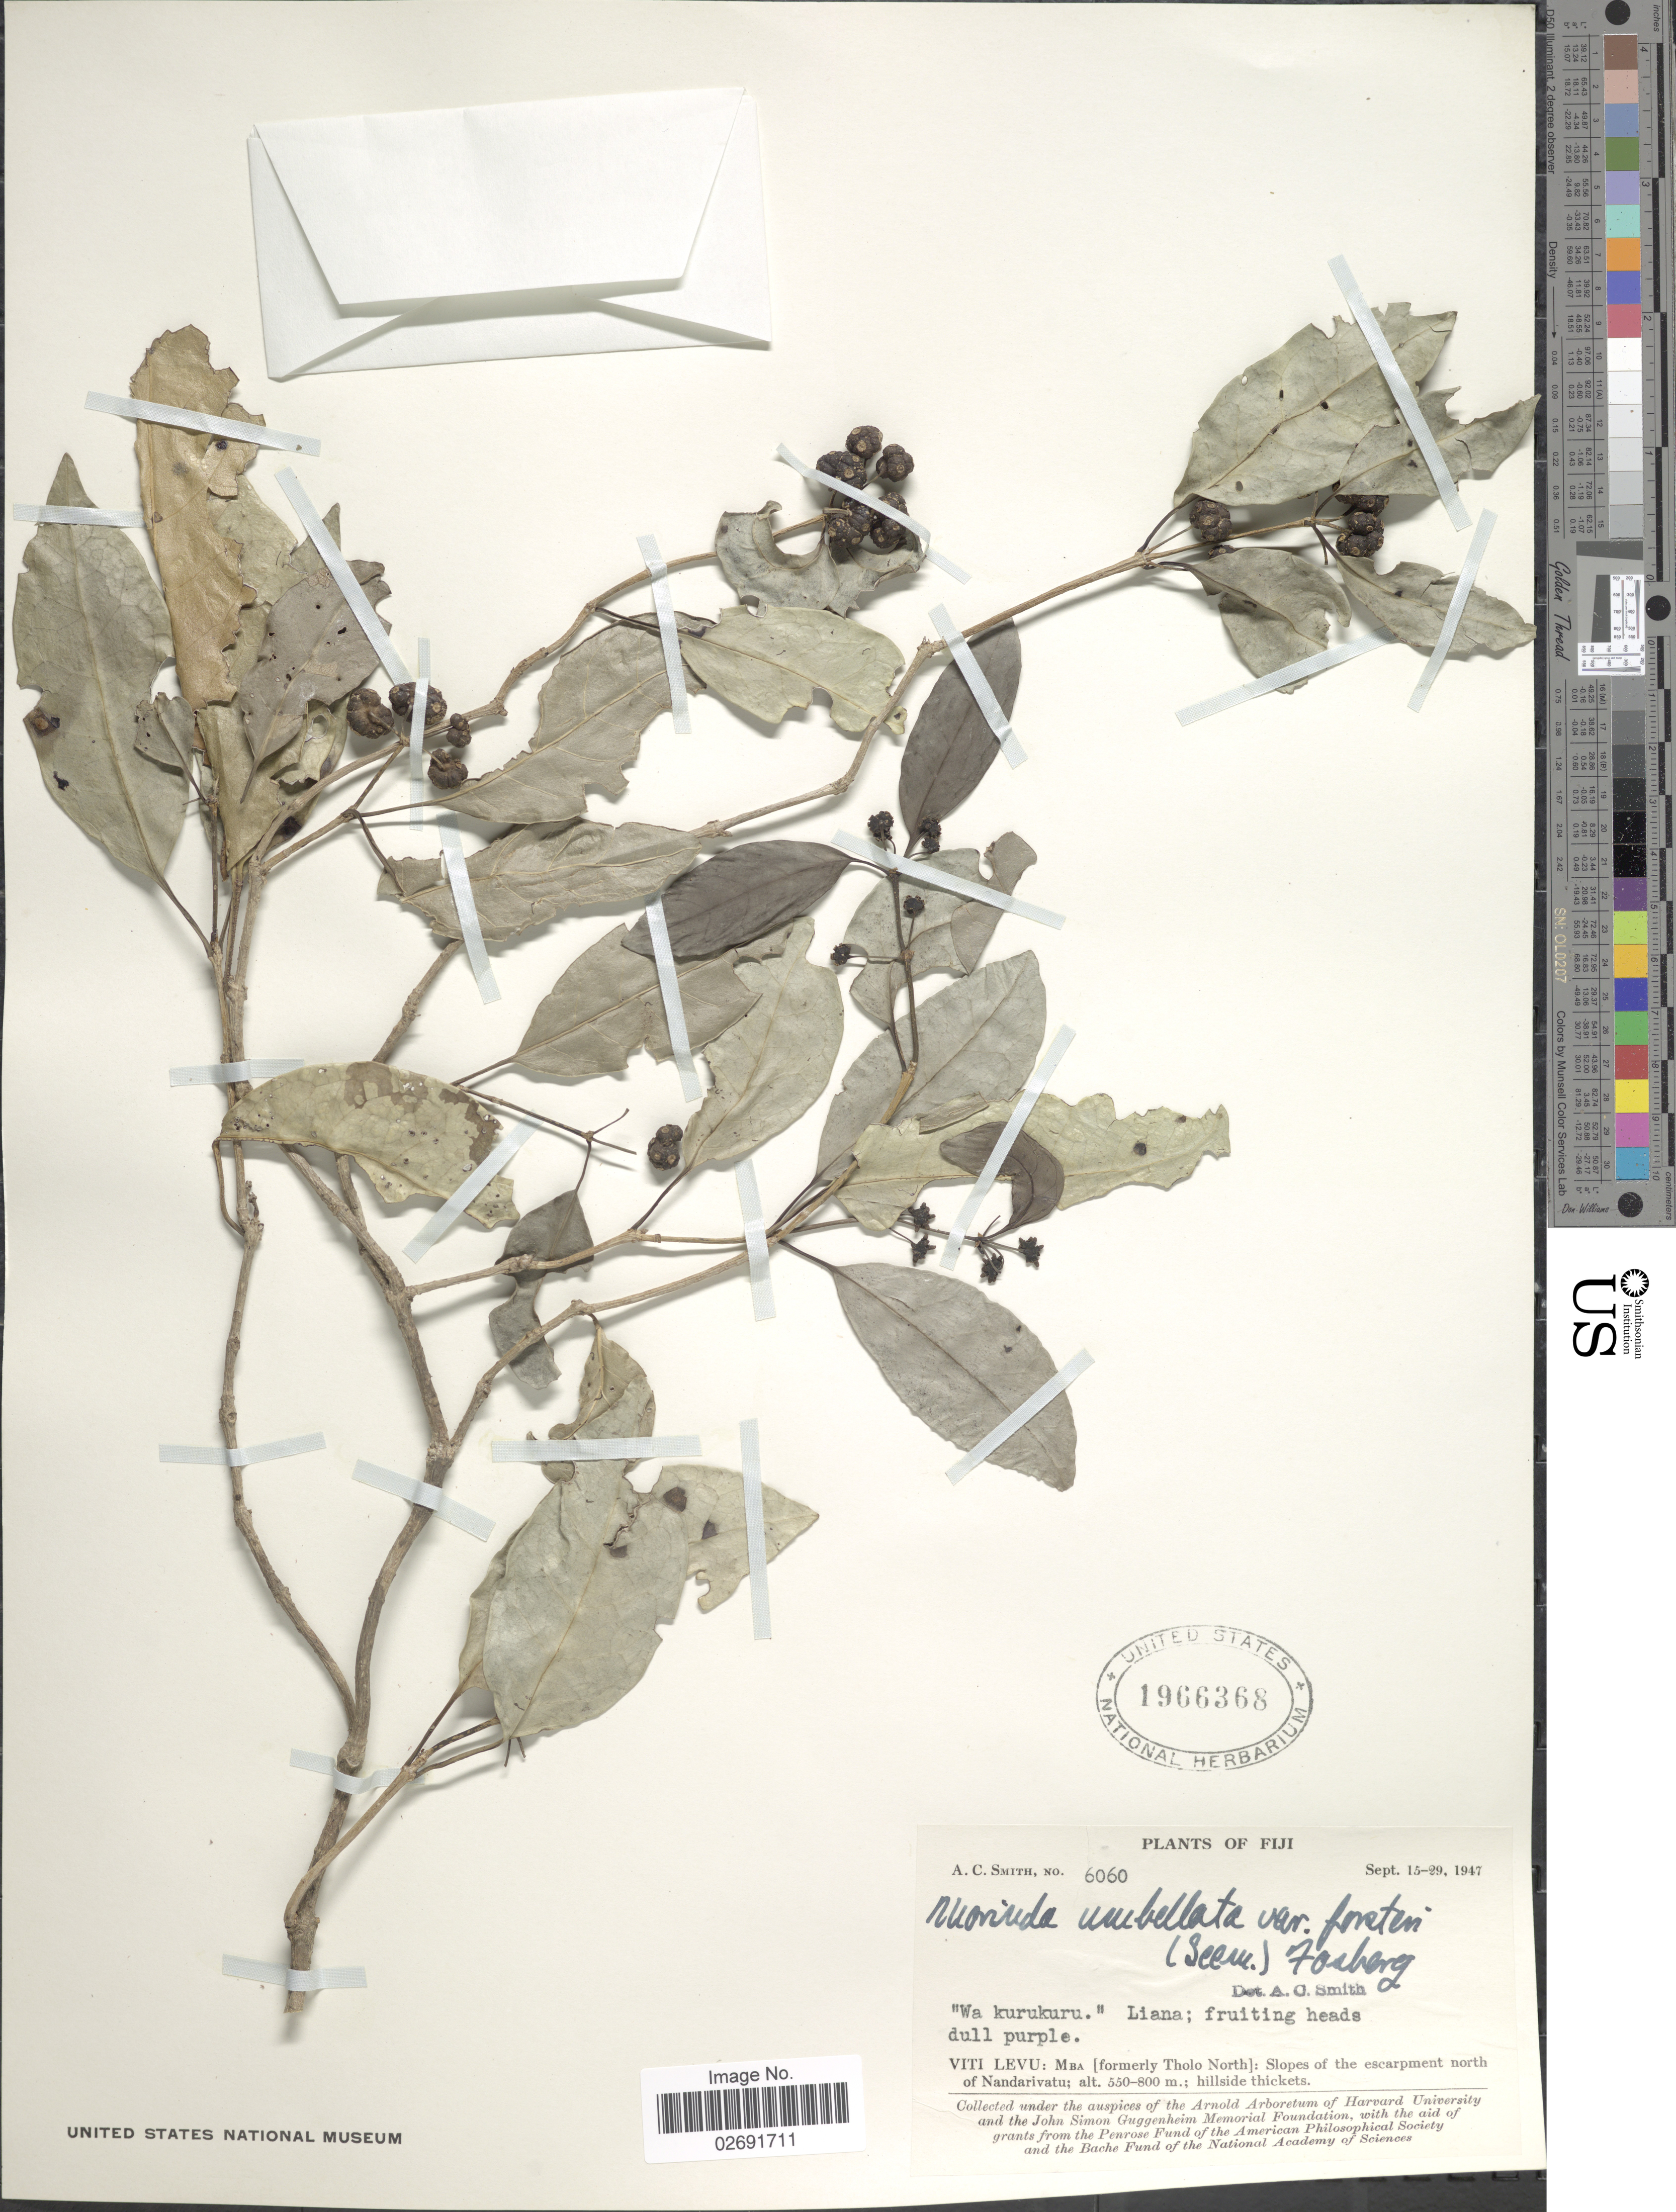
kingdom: Plantae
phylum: Tracheophyta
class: Magnoliopsida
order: Gentianales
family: Rubiaceae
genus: Gynochthodes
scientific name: Gynochthodes myrtifolia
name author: (A. Gray) Razafim. & B. Bremer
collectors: A. C. Smith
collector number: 6060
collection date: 1947-09-15/1947-09-29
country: Fiji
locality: Wa kurukuru.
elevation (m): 550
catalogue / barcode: US 1966368